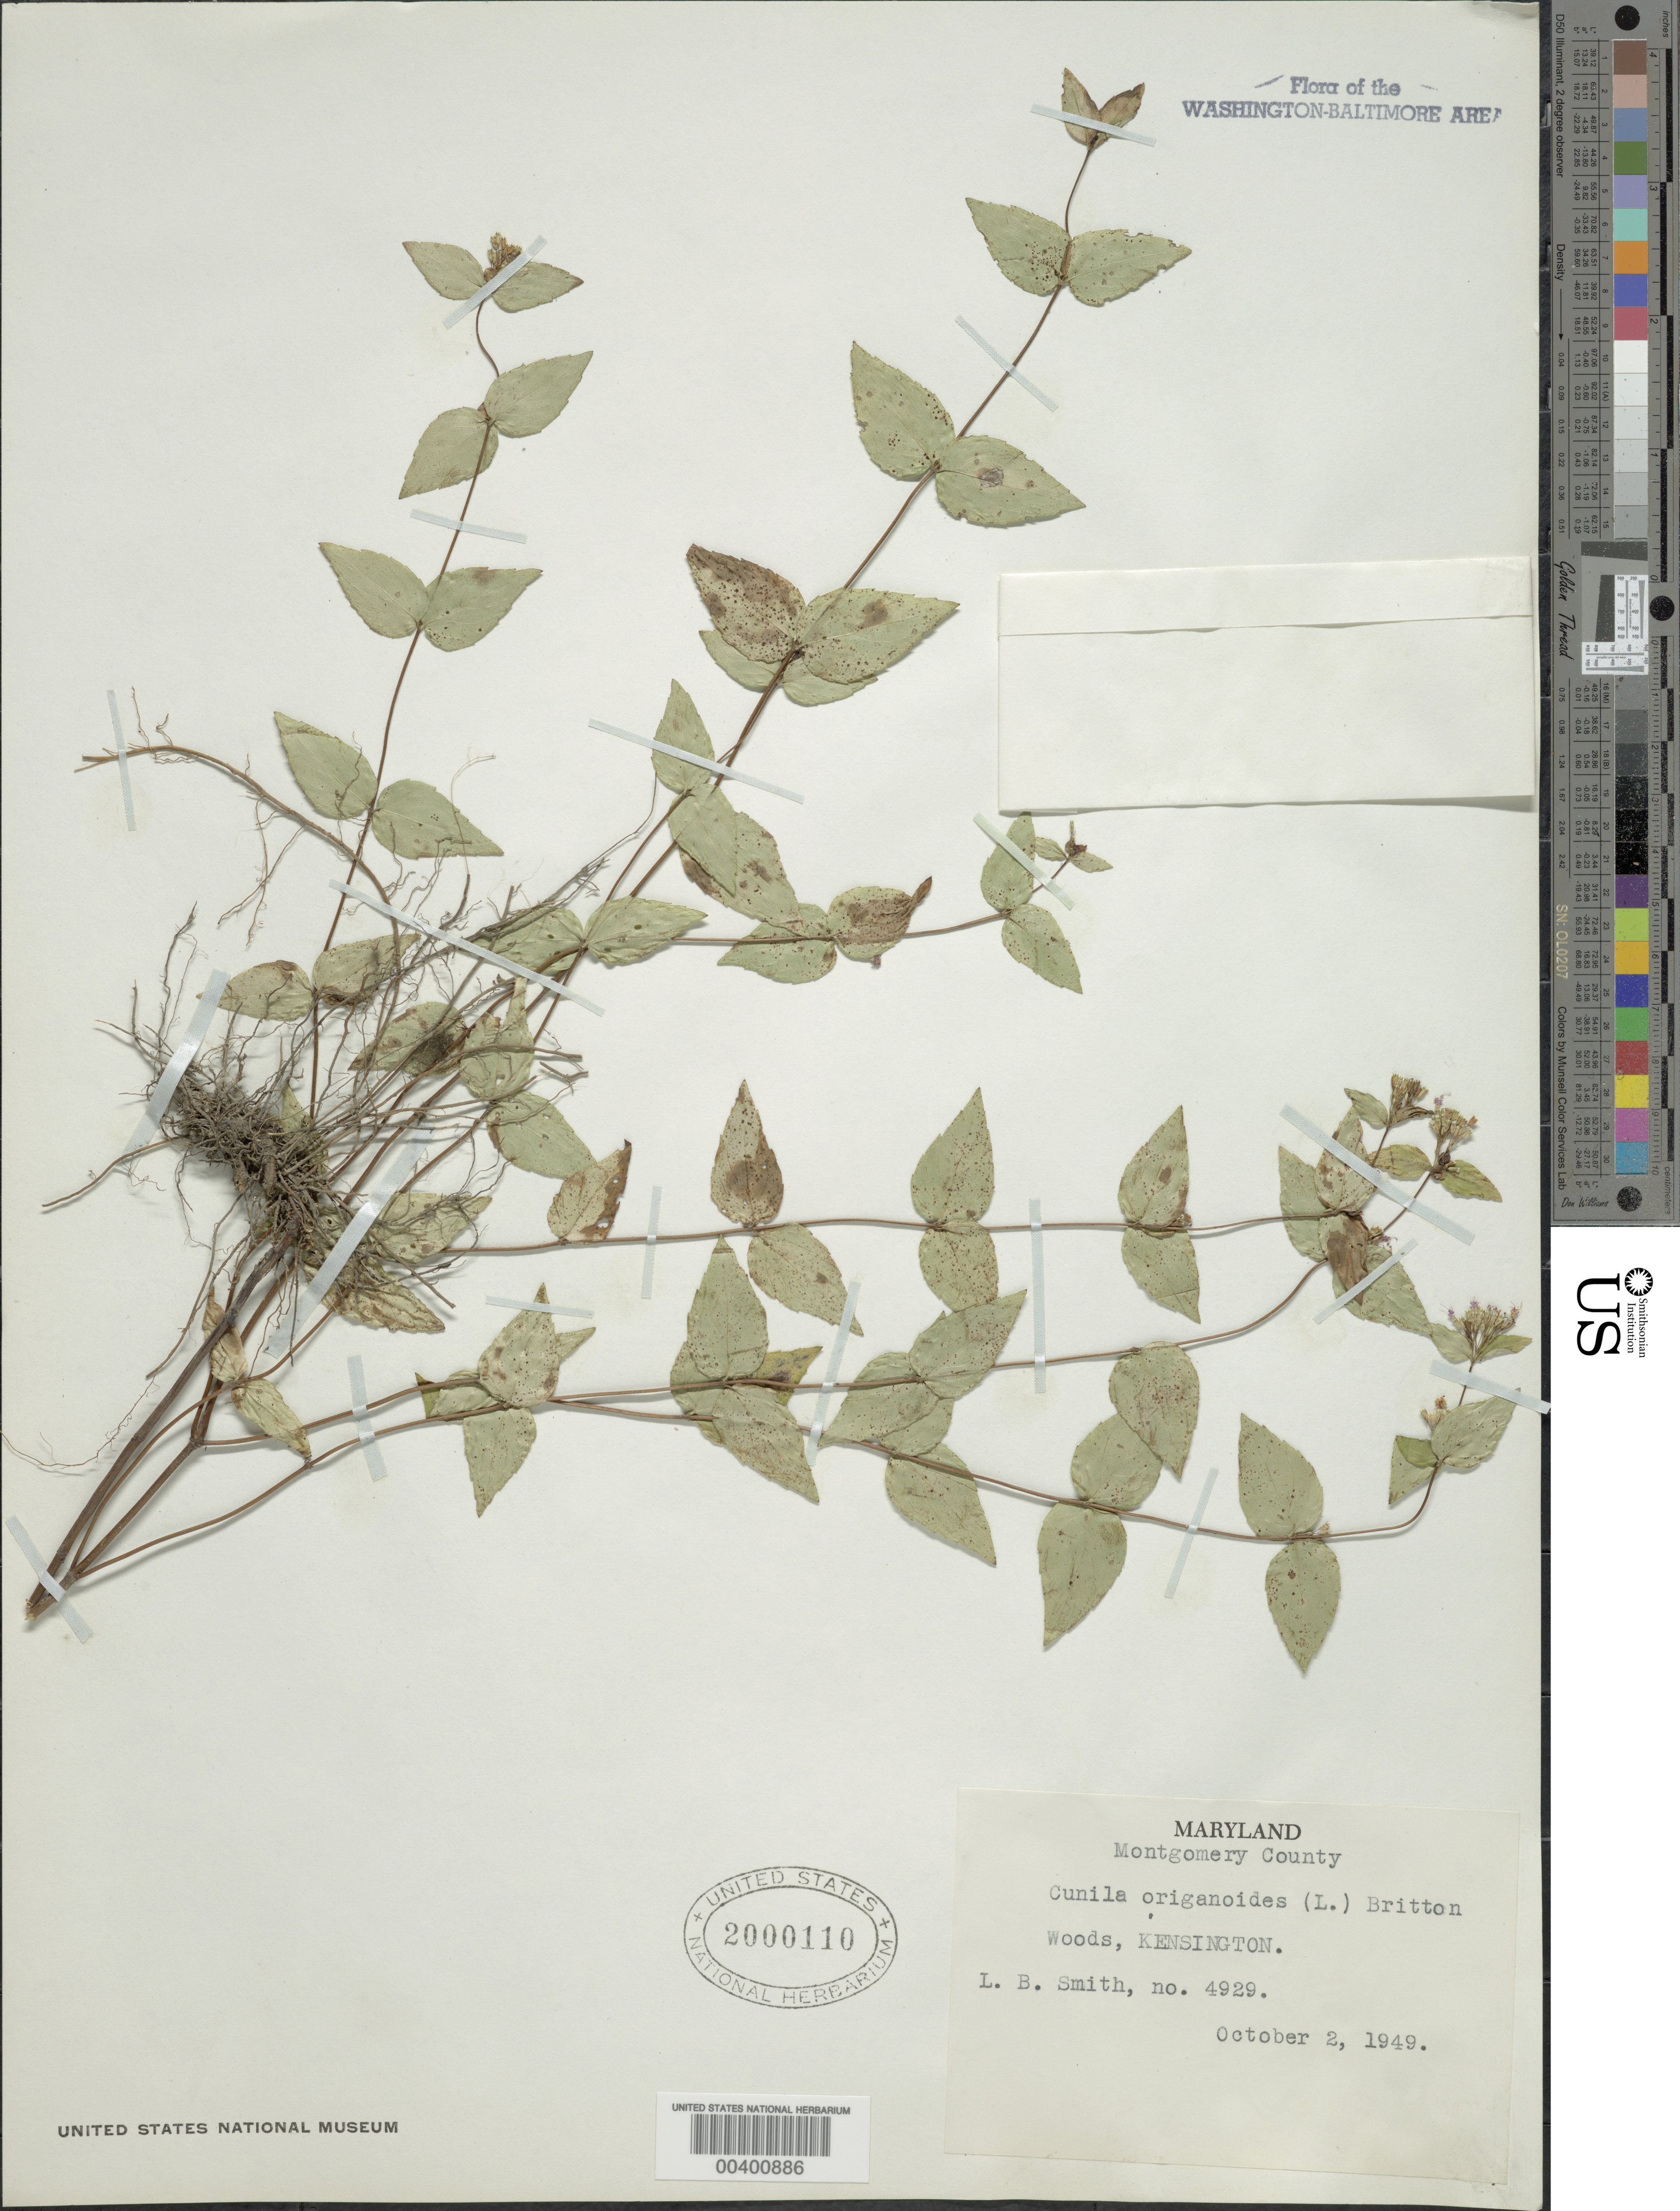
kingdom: Plantae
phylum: Tracheophyta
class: Magnoliopsida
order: Lamiales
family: Lamiaceae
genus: Cunila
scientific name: Cunila origanoides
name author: (L.) Britton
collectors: L. Smith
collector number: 4929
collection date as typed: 02 Oct 1949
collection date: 1949-10-02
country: United States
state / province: Maryland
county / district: Montgomery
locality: Kensington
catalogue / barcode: US 2000110